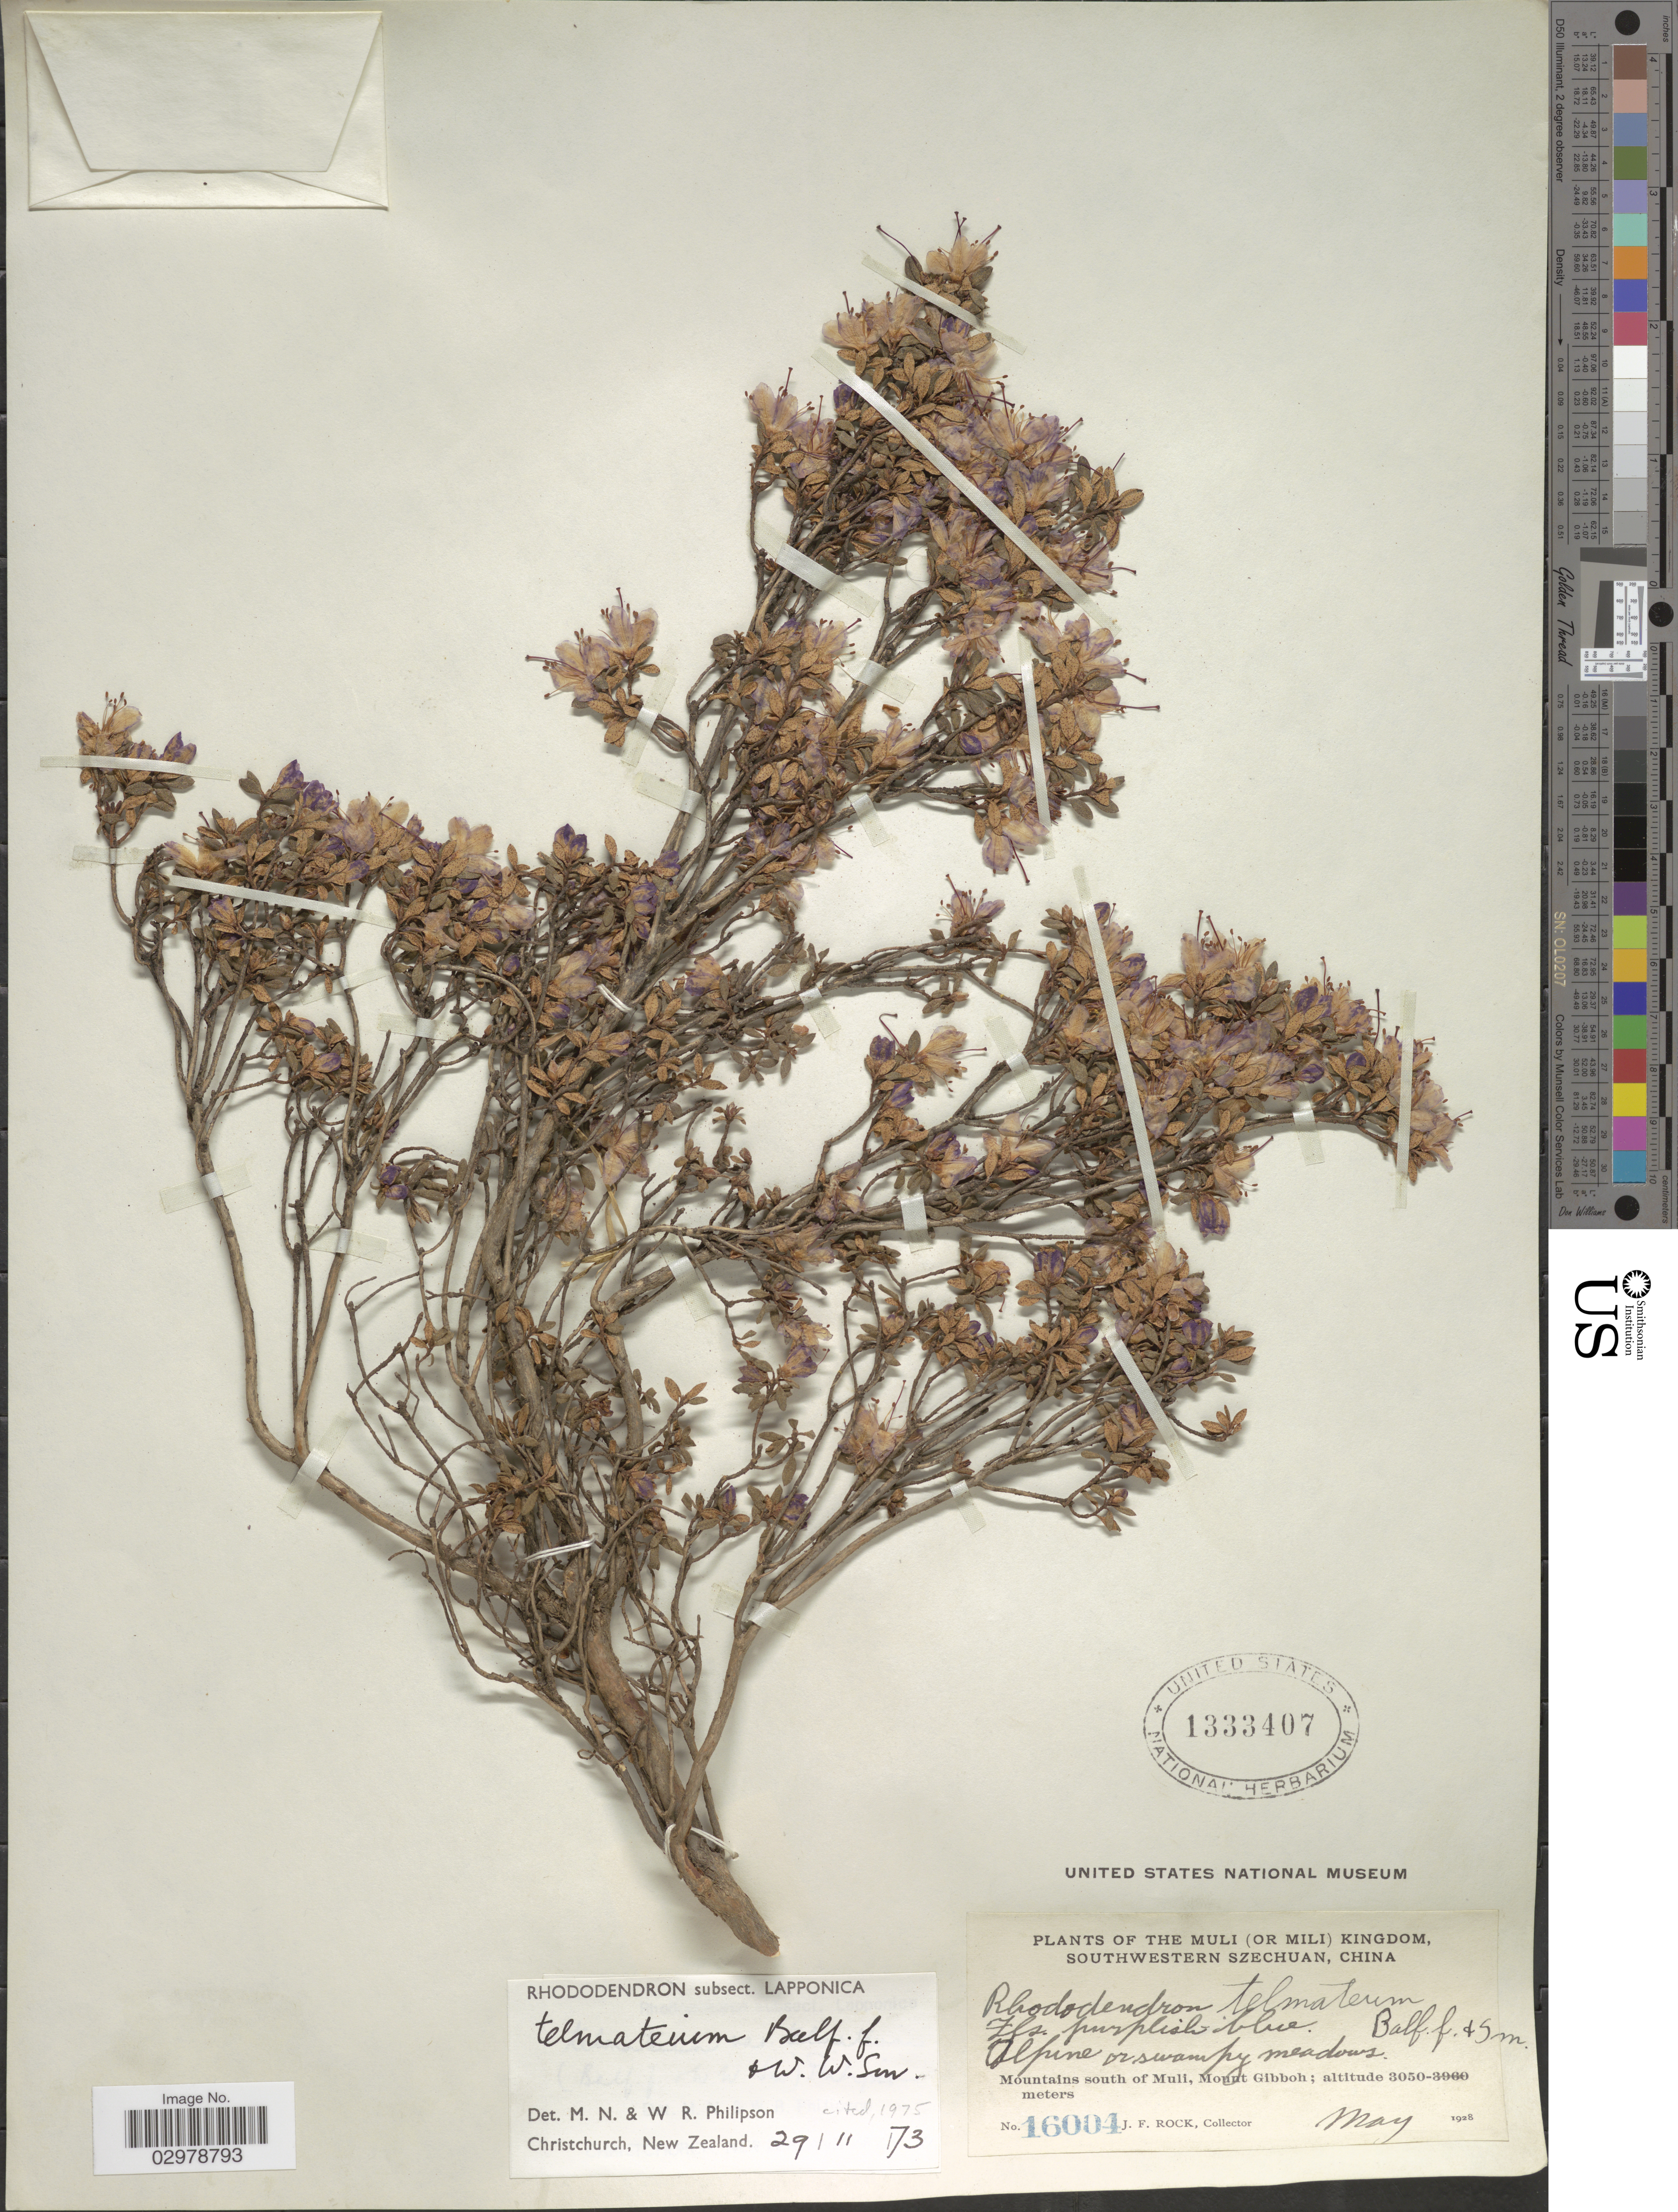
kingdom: Plantae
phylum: Tracheophyta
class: Magnoliopsida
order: Ericales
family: Ericaceae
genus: Rhododendron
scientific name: Rhododendron telmateium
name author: Balf. f. & W.W. Sm.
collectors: J. Rock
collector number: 16004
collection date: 1928-05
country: China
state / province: Sichuan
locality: The Muli (or Mili) Kingdom, Southwestern Szechuan. Mountains south of Muli, Mount Gibboh.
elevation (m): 3050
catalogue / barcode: US 1333407